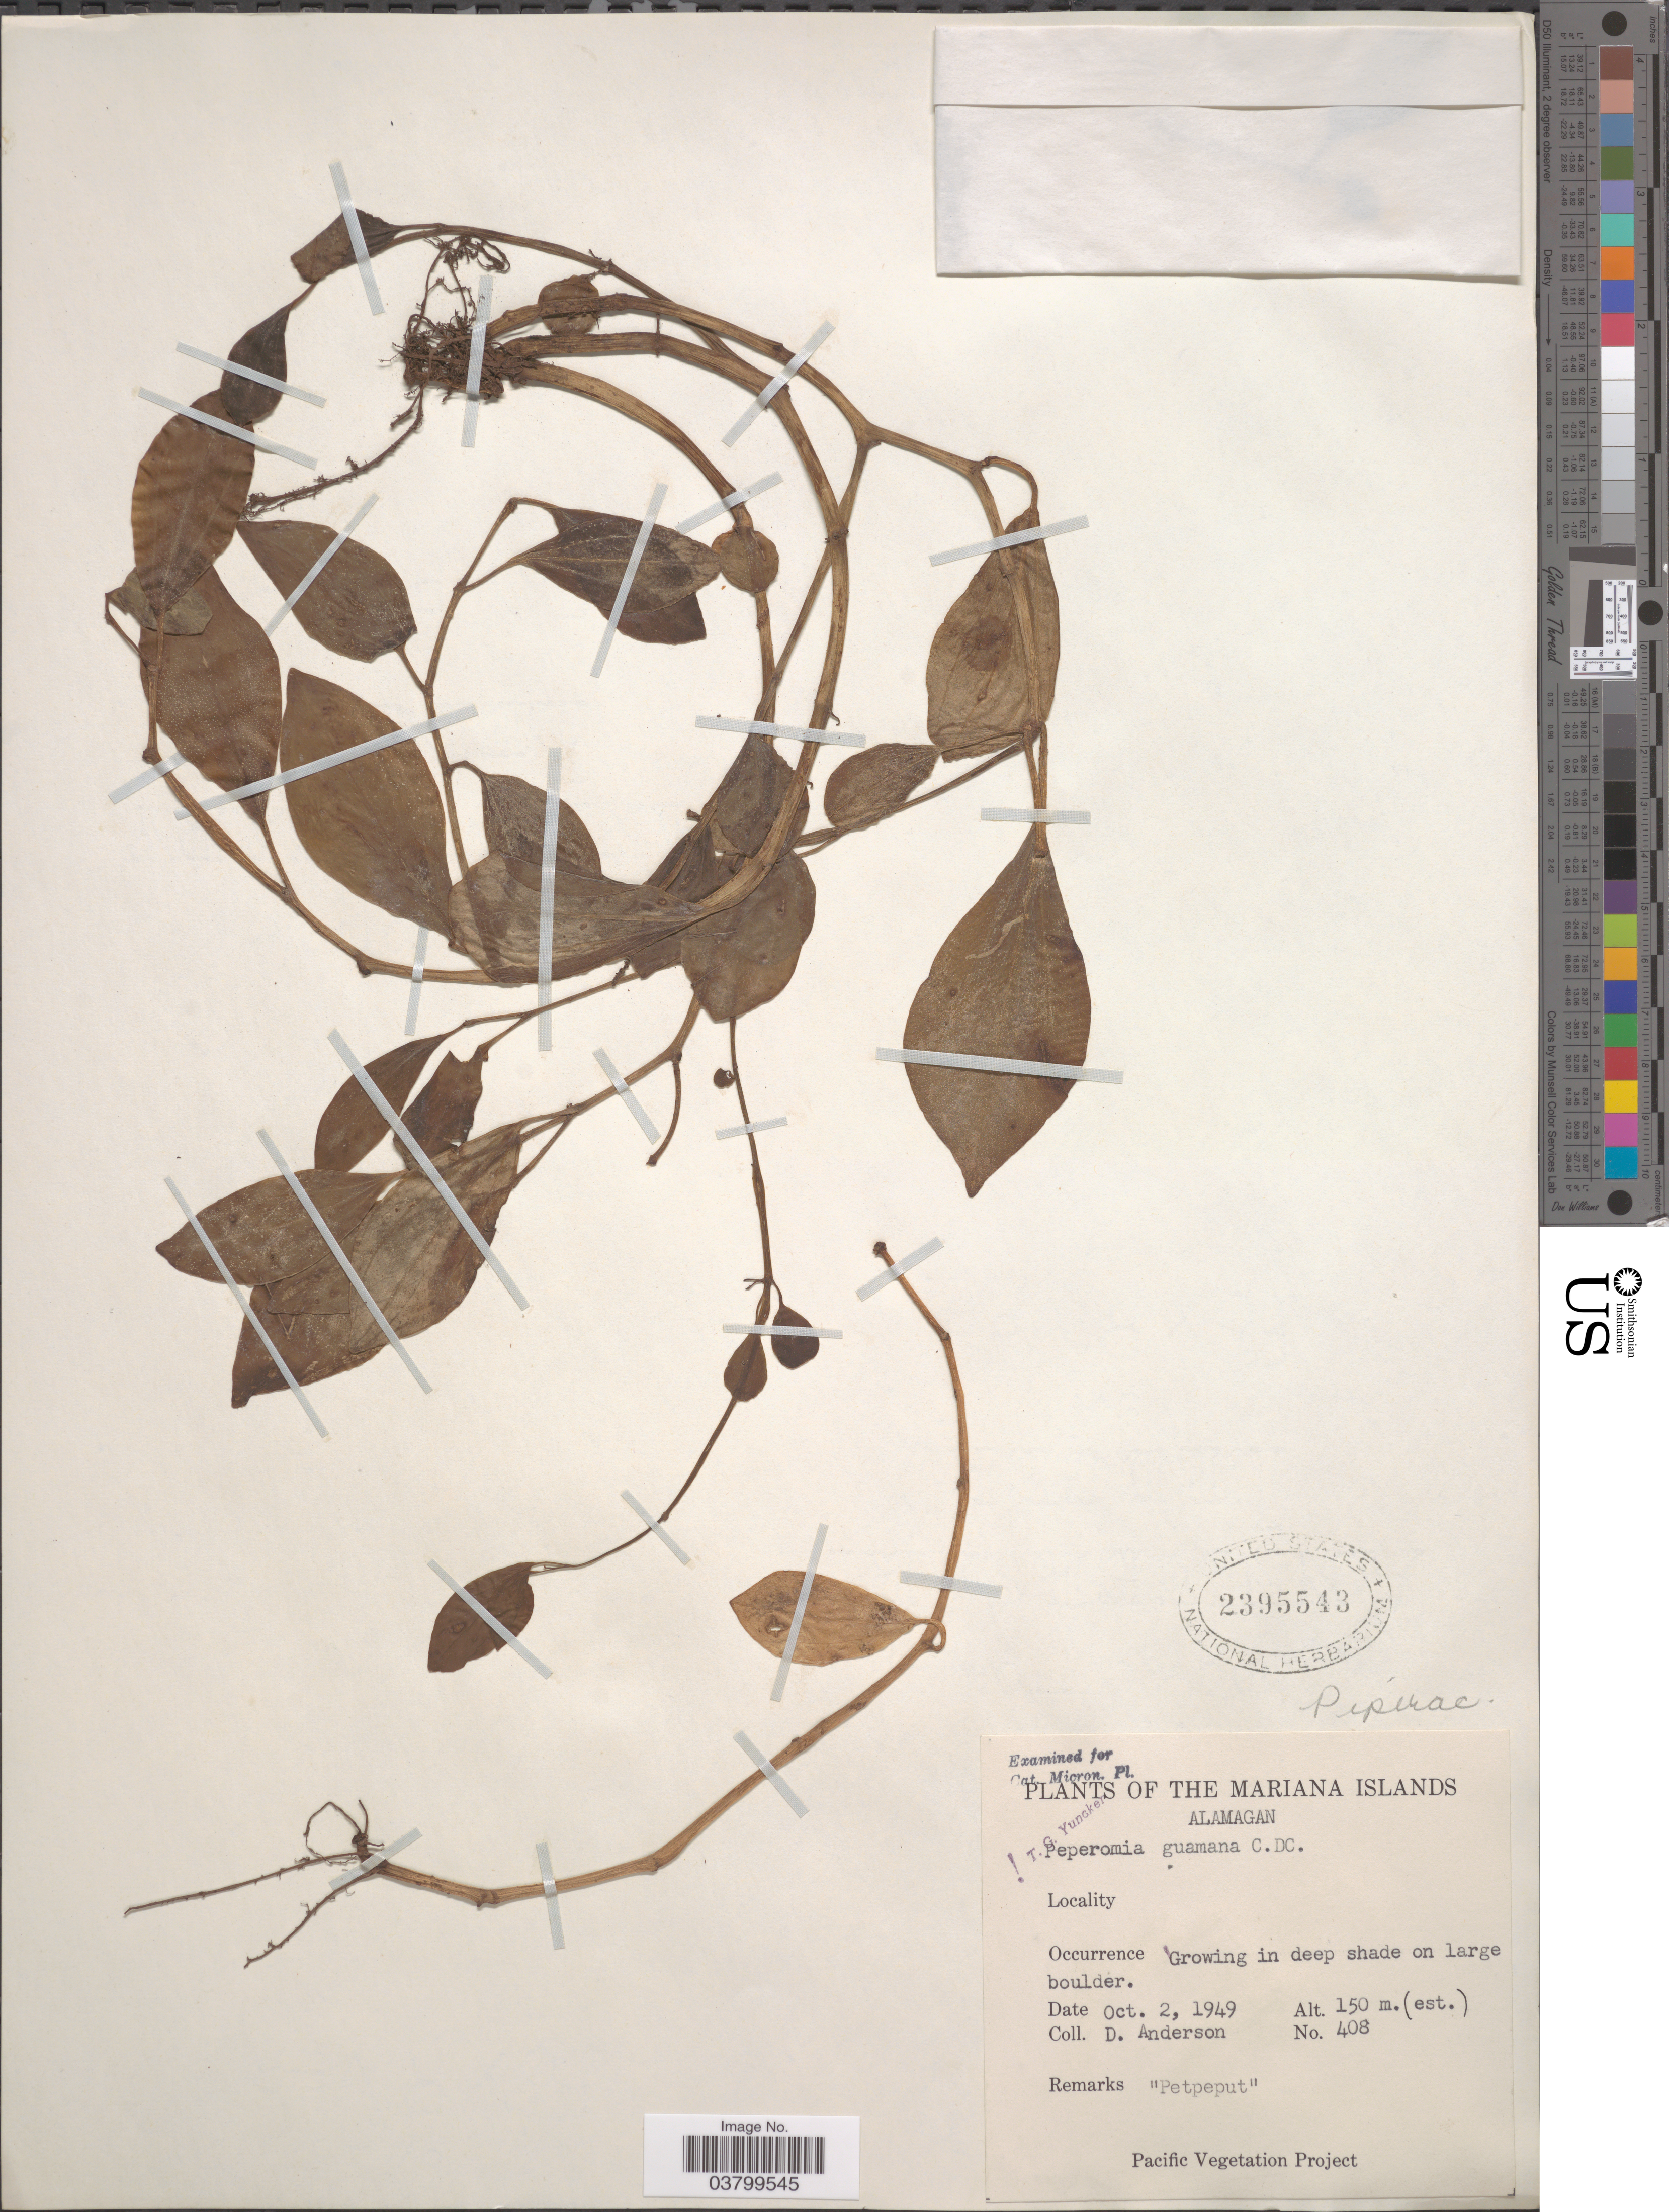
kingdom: Plantae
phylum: Tracheophyta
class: Magnoliopsida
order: Piperales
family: Piperaceae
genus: Peperomia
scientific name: Peperomia mariannensis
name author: C. DC.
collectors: D. Anderson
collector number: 408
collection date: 1949-10-02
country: Northern Mariana Islands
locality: The Marianas Islands. Alamagan.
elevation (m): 150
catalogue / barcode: US 2395543